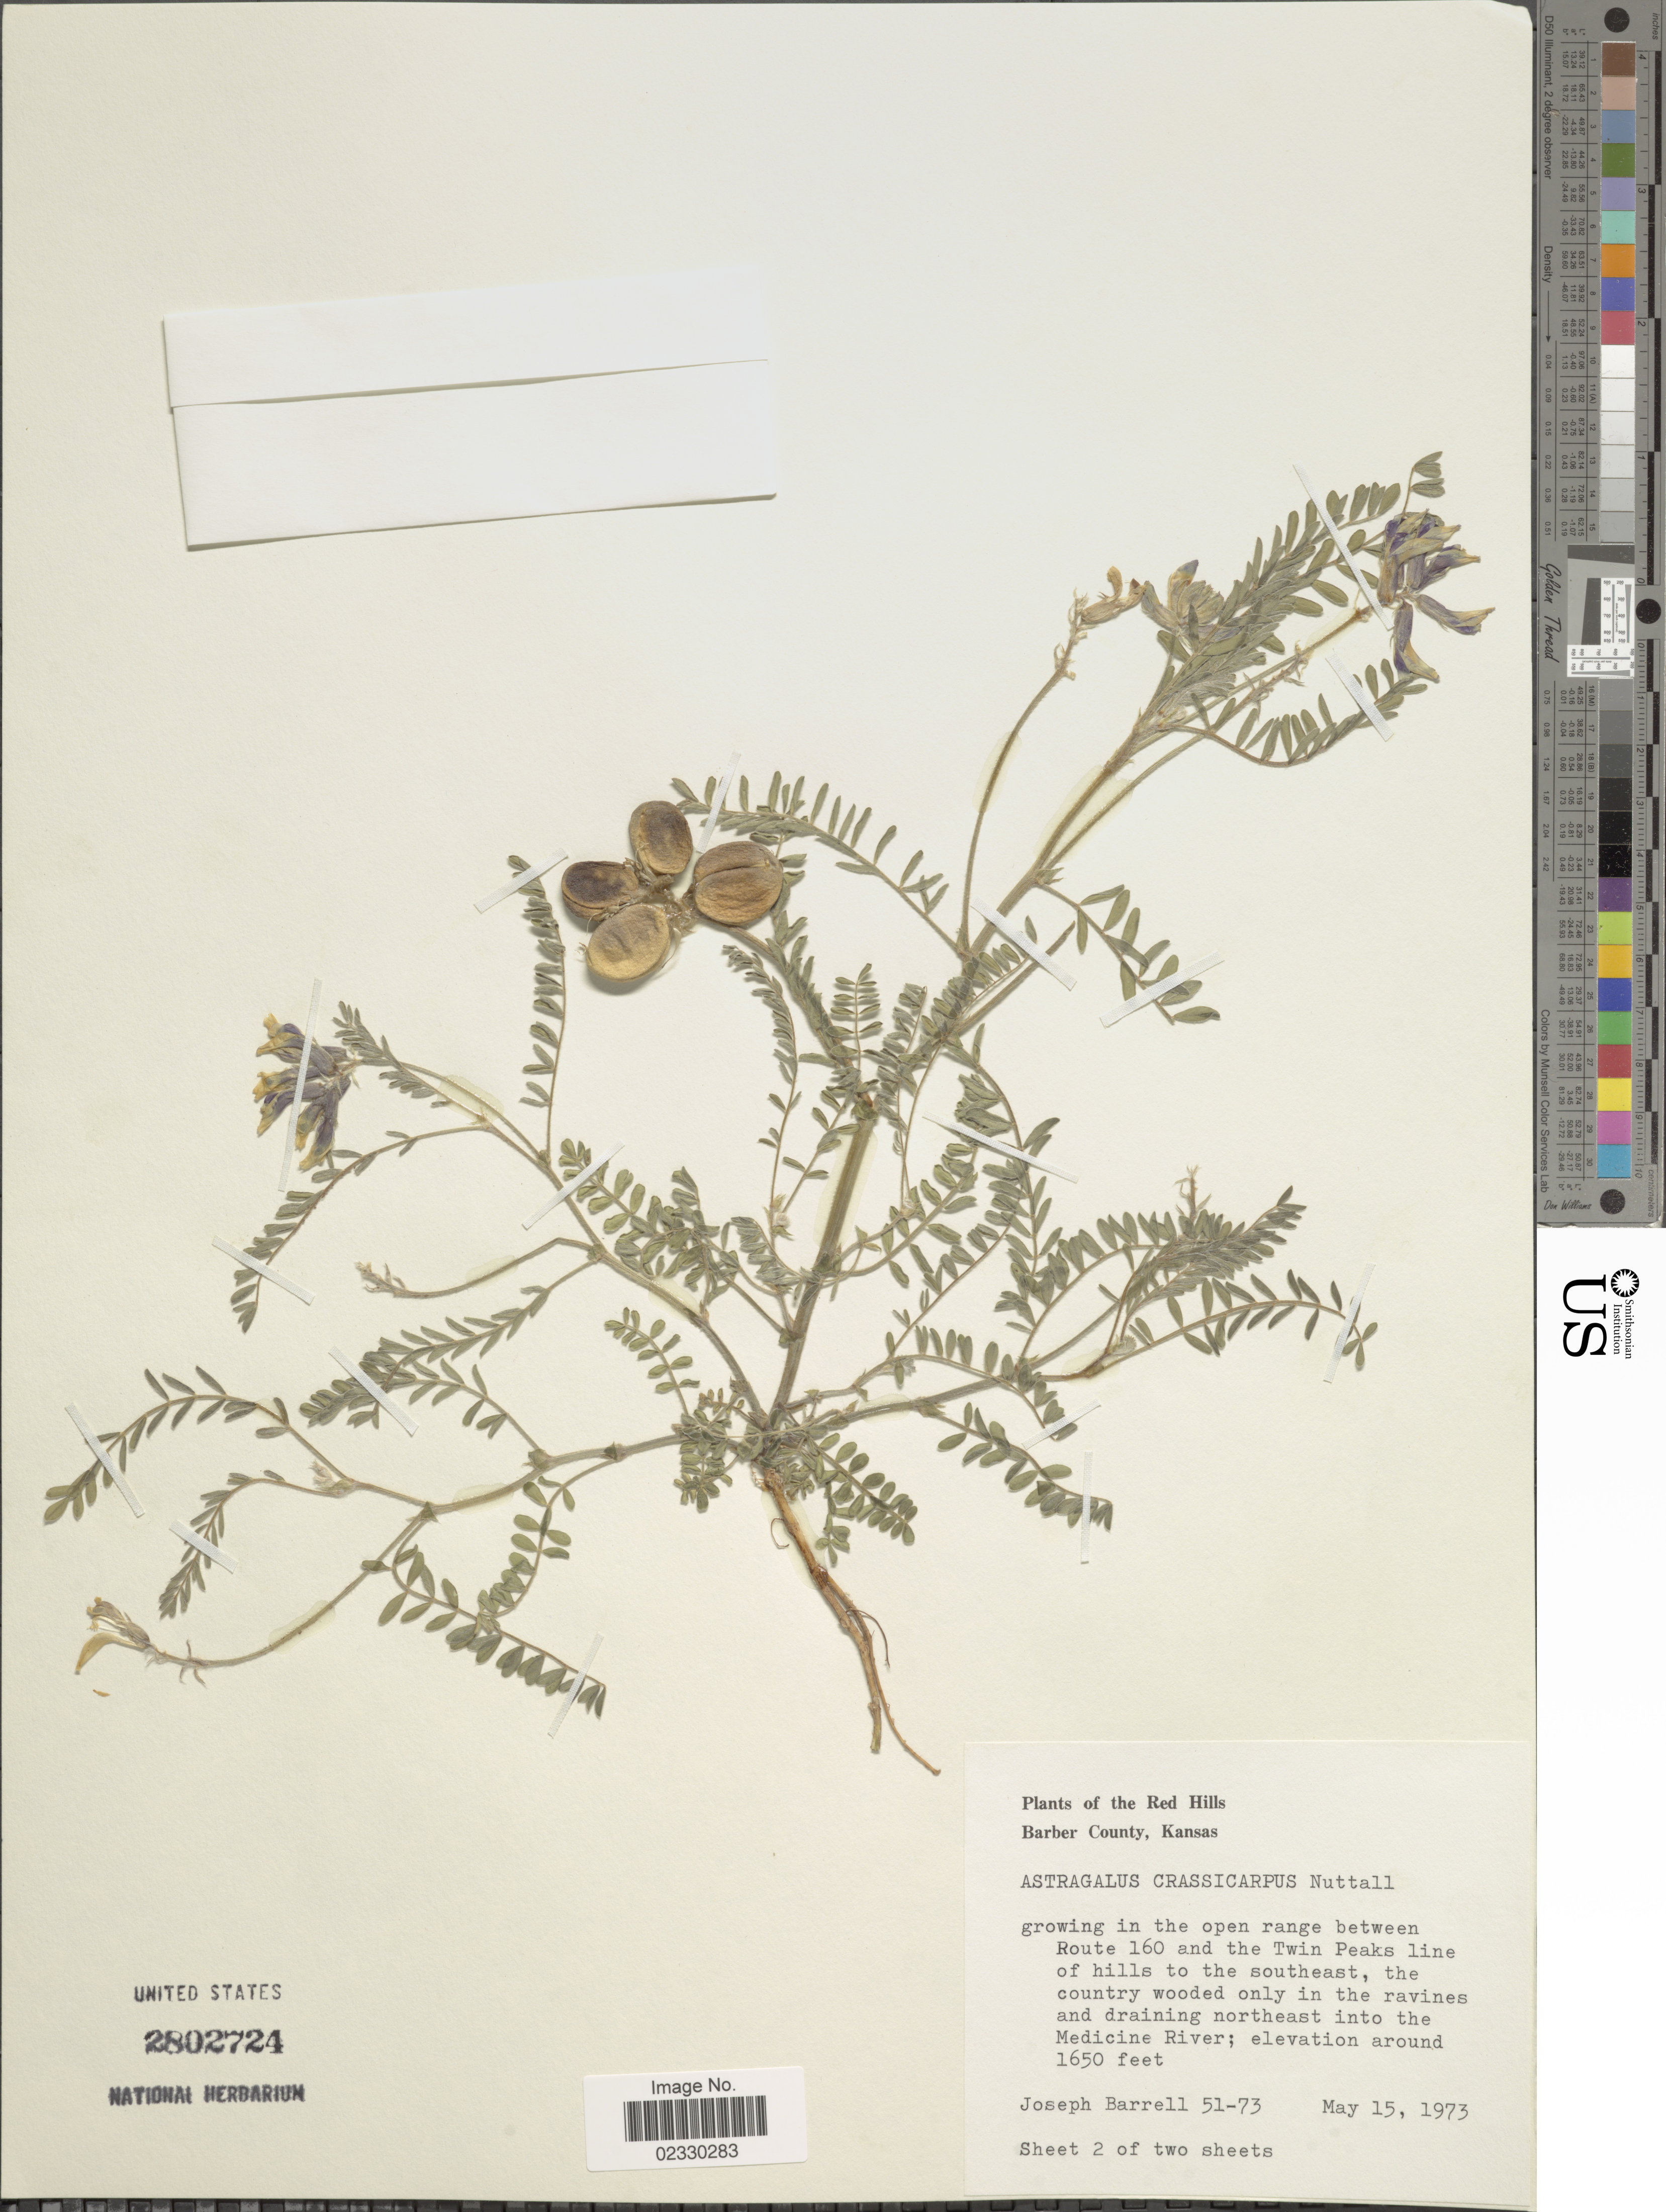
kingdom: Plantae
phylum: Tracheophyta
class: Magnoliopsida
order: Fabales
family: Fabaceae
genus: Astragalus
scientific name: Astragalus crassicarpus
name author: Nutt.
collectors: J. Barrell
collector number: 51-73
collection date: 1973-07-15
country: United States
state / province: Kansas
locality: The Red Hills, growing in the open range between Route 160 and the Twin Peaks line of hills to the southeast, the country wooded only in the ravines and draining northeast into the Medicine River, Barber County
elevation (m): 503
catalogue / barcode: US 2802724